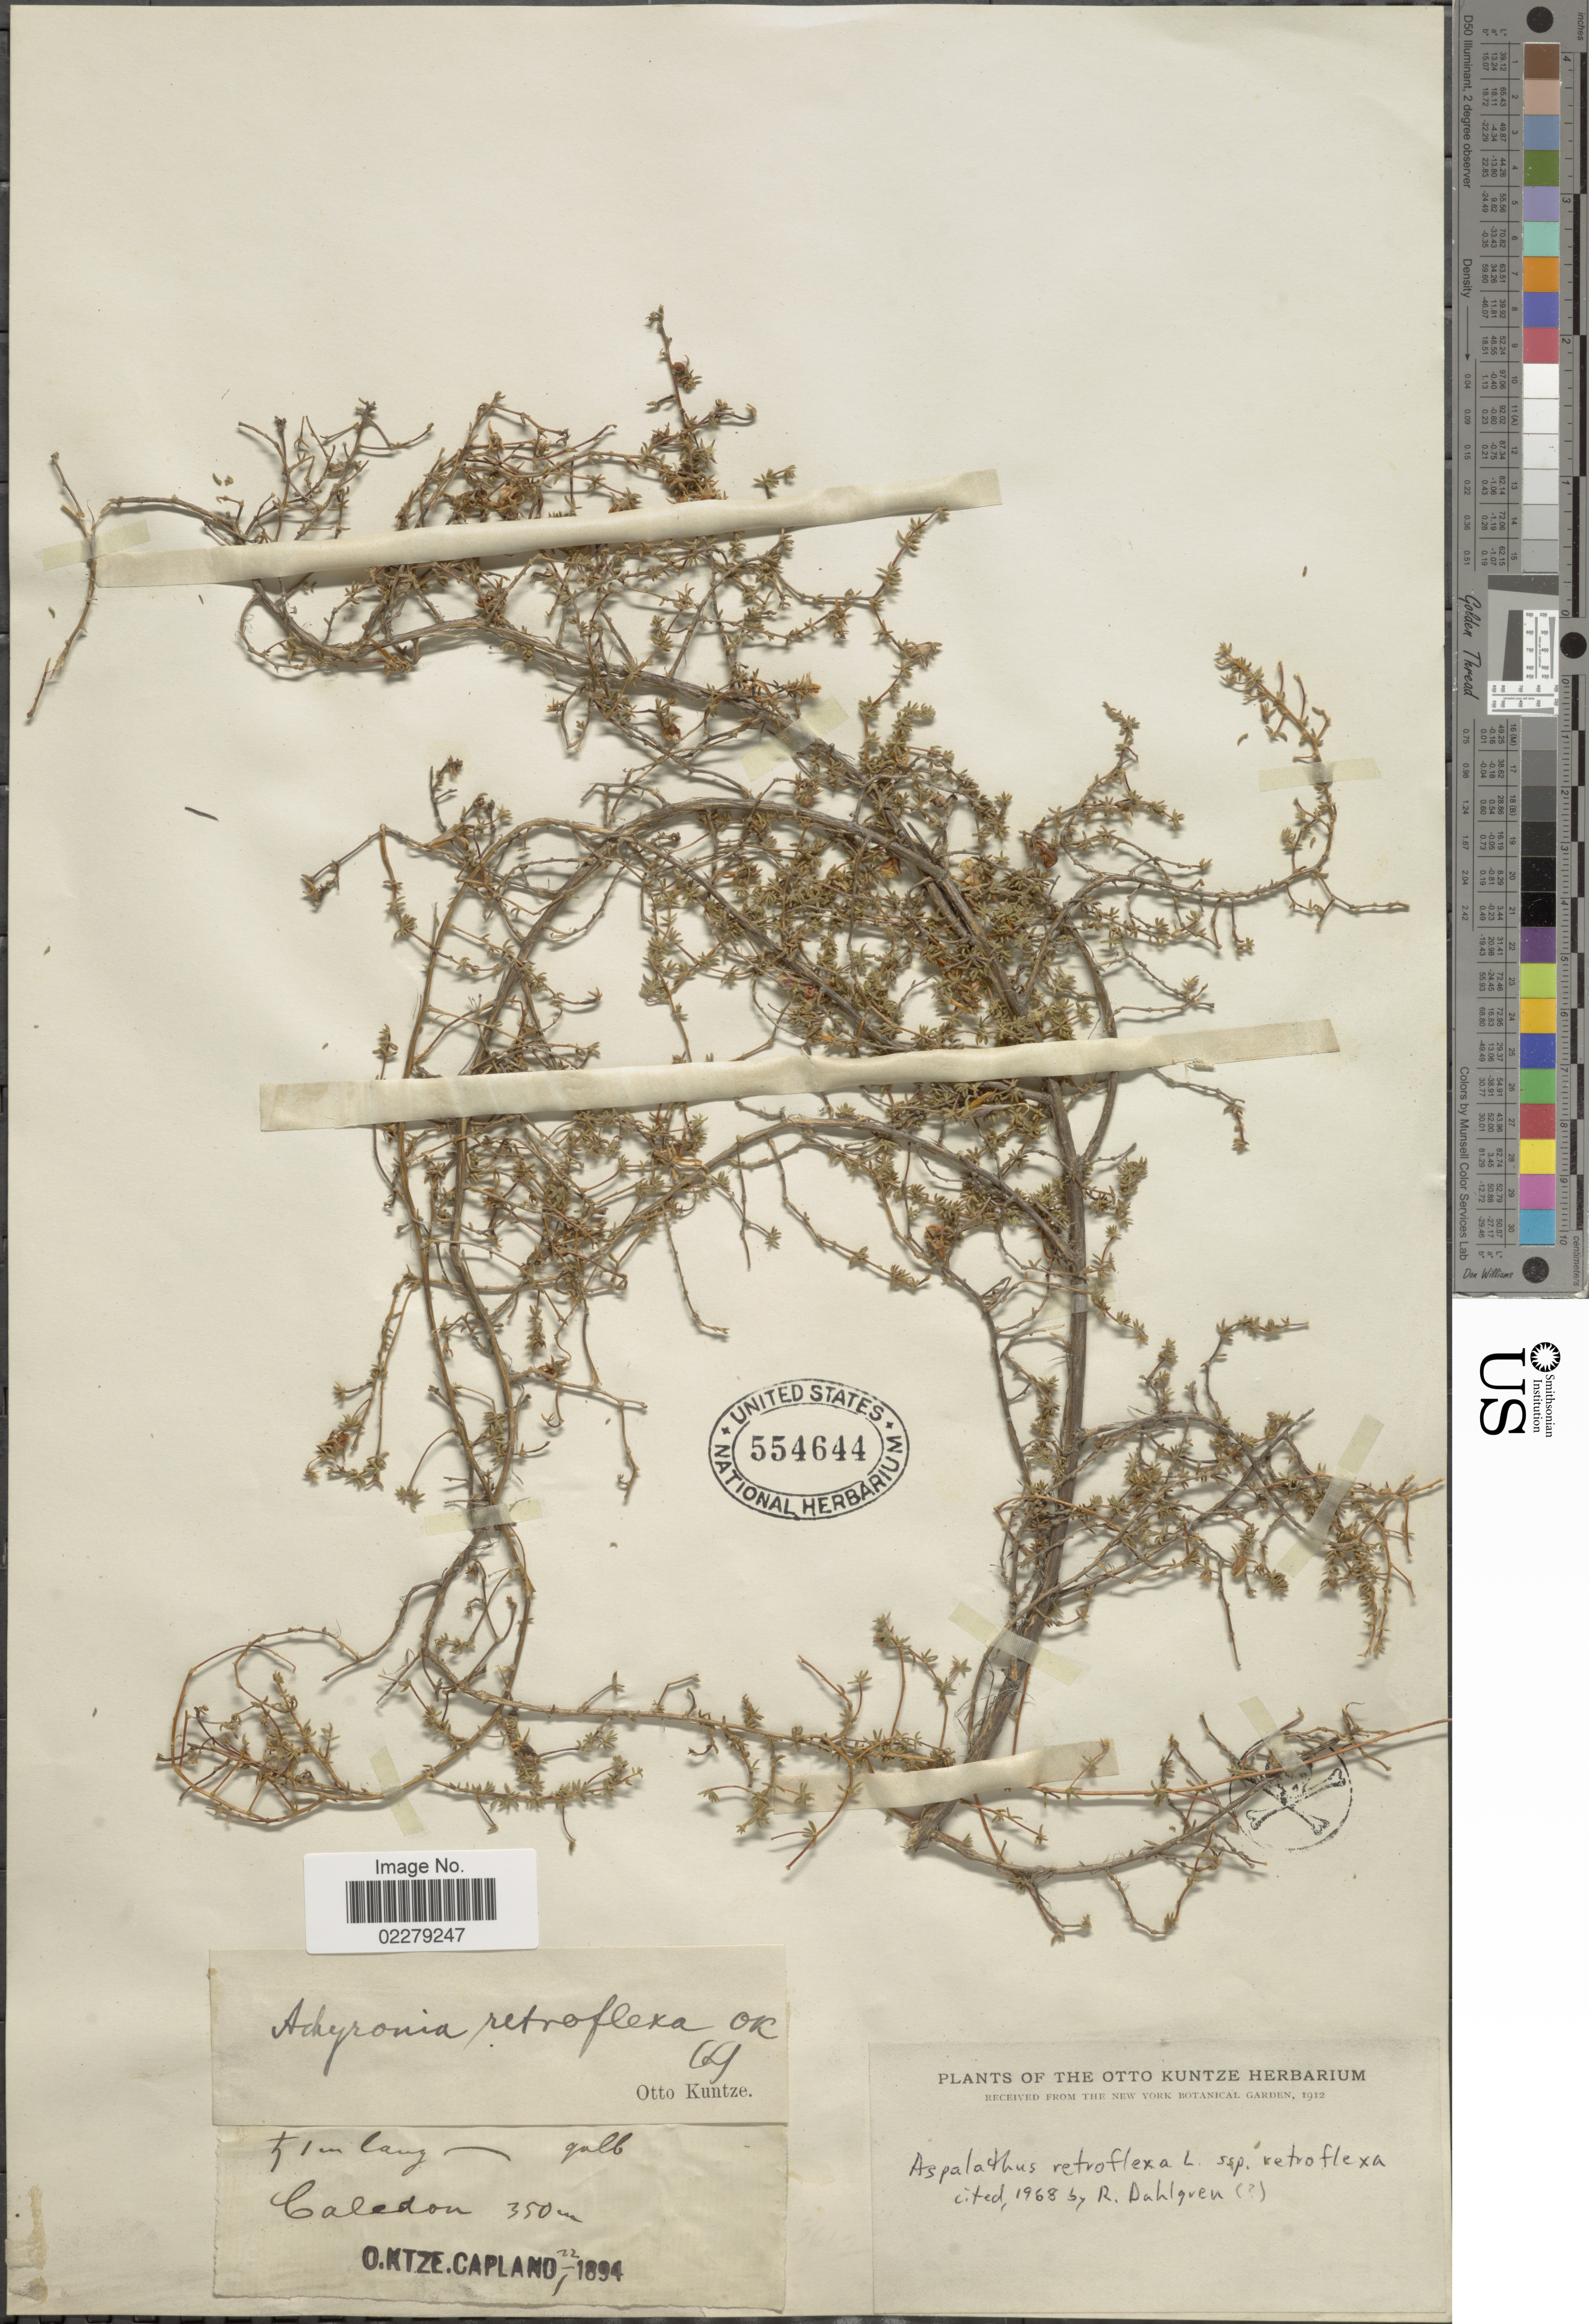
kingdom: Plantae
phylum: Tracheophyta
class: Magnoliopsida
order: Fabales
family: Fabaceae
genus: Aspalathus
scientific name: Aspalathus retroflexa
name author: Eckl. & Zeyh.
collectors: C.E.O. Kuntze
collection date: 1894-01-22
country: South Africa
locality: Caledon, Capland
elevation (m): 350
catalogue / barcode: US 554644